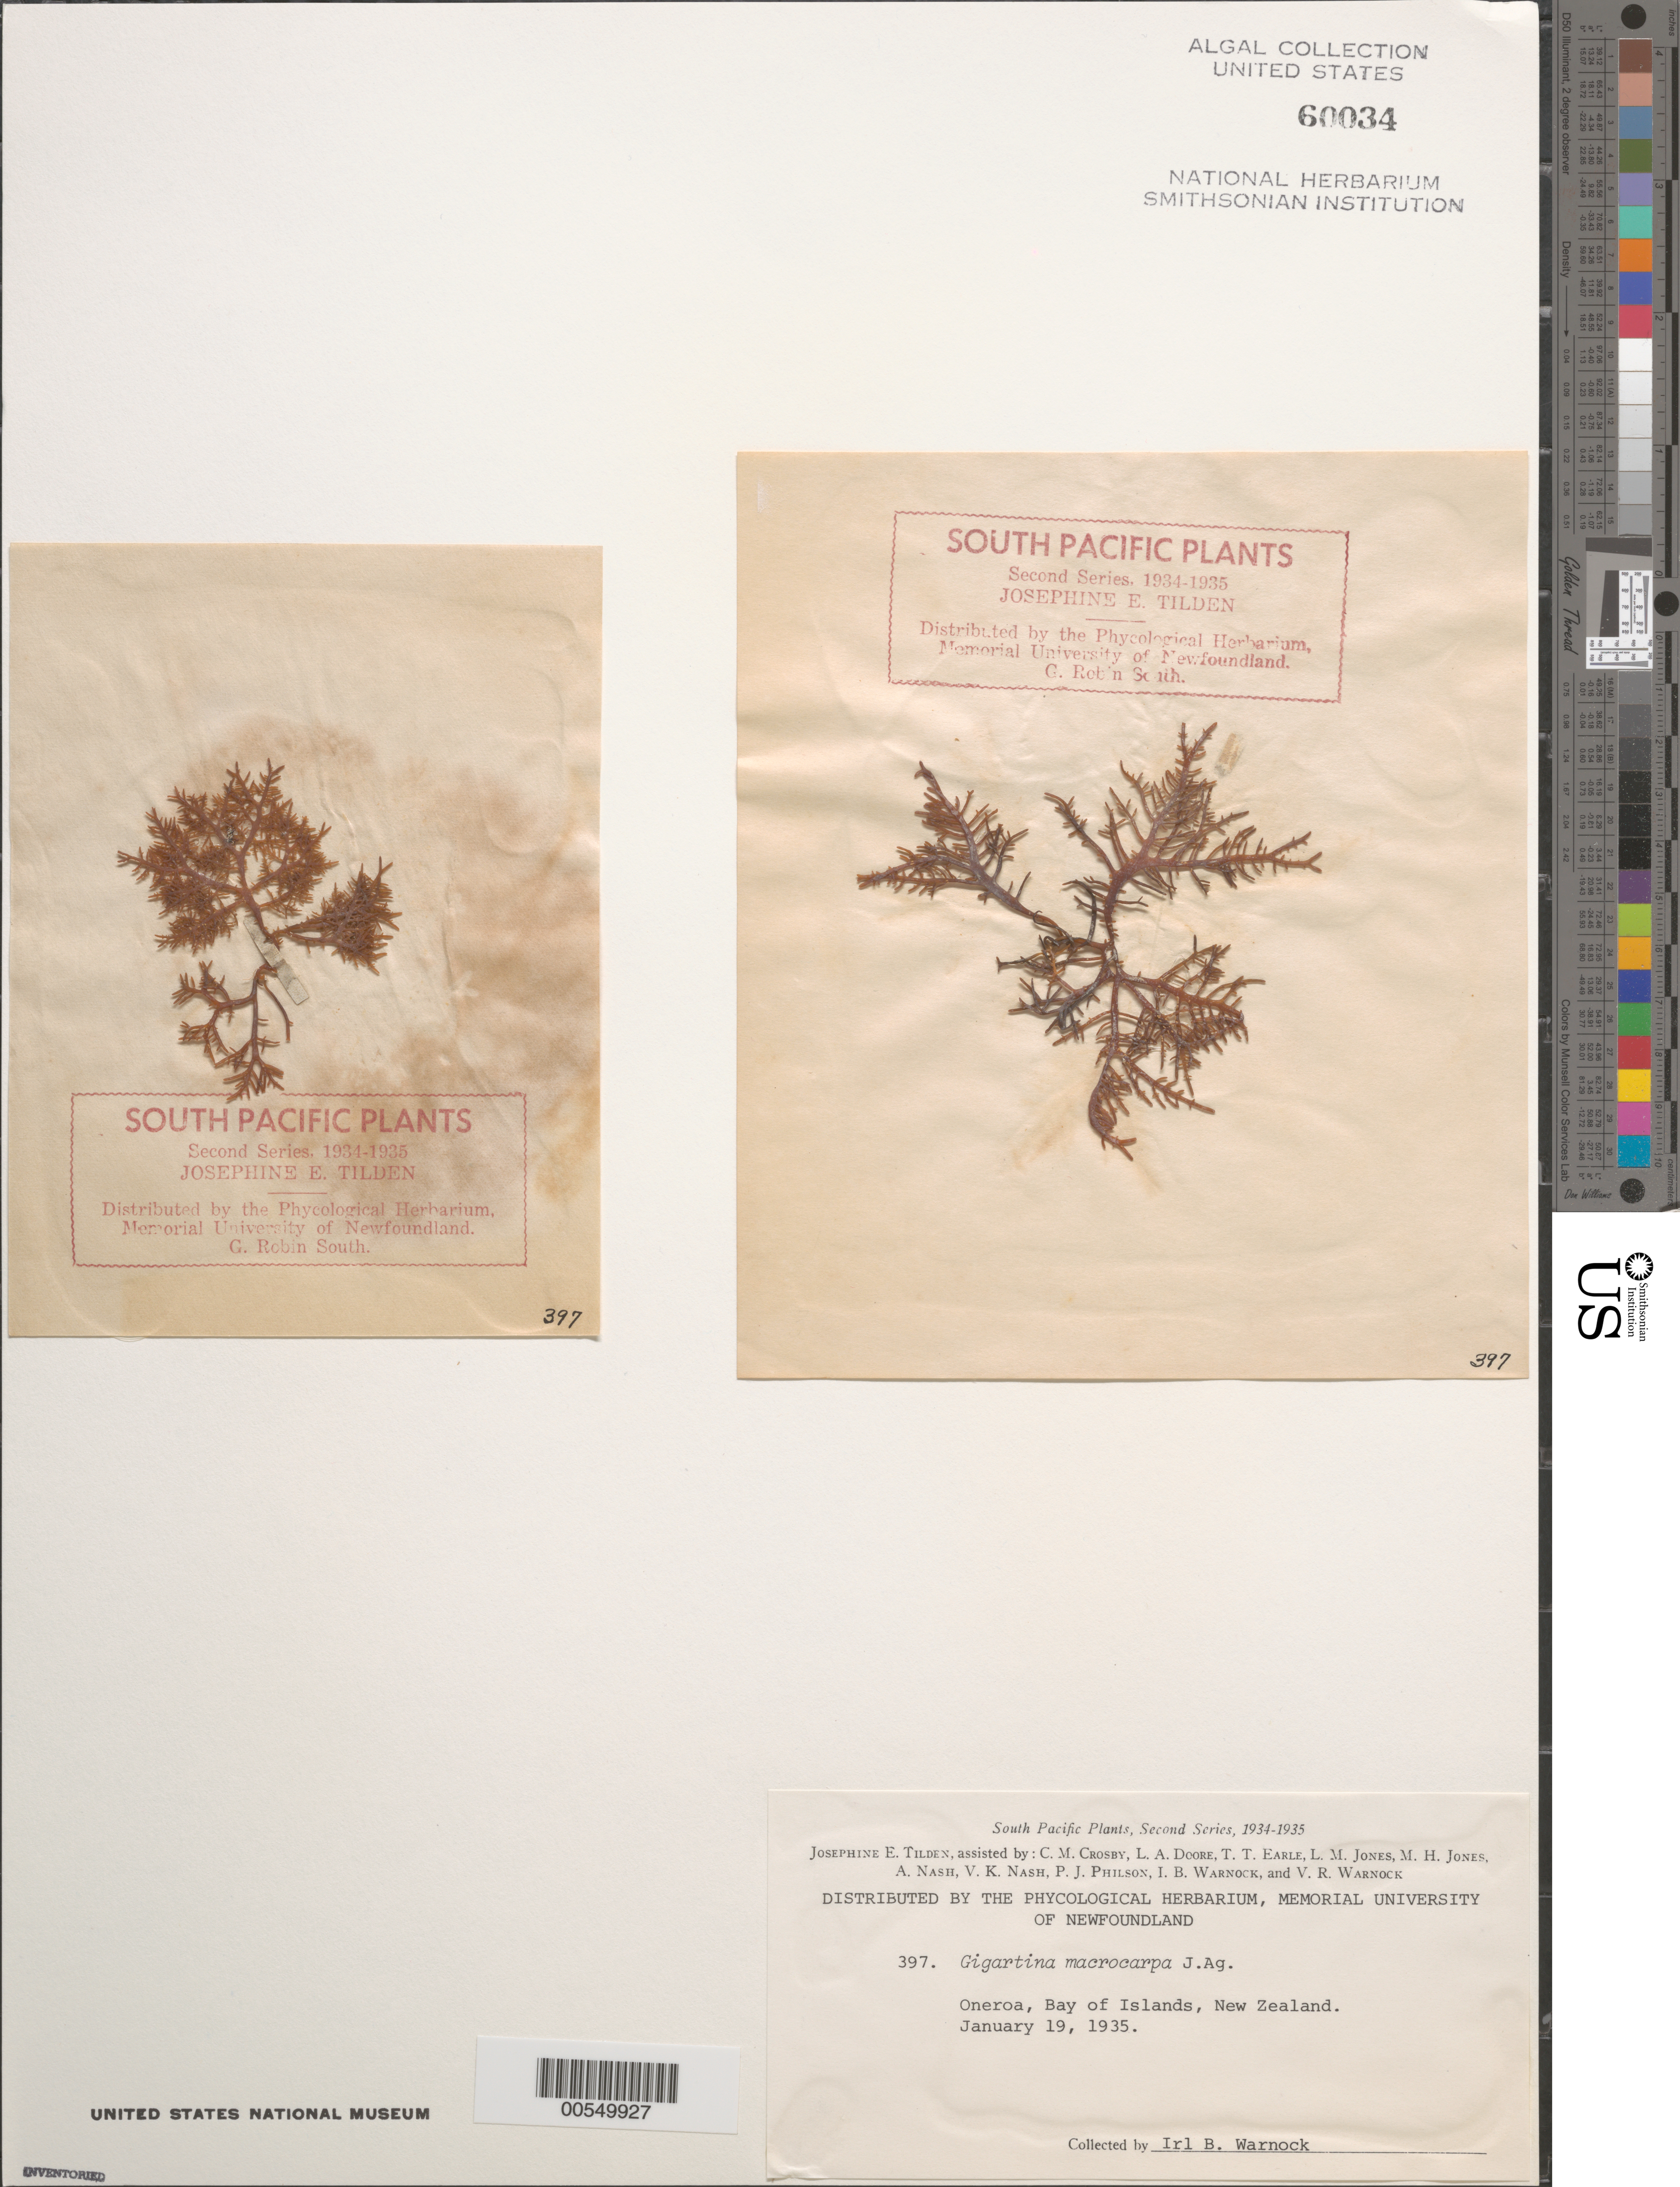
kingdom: Plantae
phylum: Rhodophyta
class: Florideophyceae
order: Gigartinales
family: Gigartinaceae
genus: Gigartina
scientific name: Gigartina macrocarpa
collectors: I. Warnock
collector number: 397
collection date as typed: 19 Jan 1935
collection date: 1935-01-19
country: New Zealand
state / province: Northland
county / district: Far North District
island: North Island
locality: Bay of Islands, Oneroa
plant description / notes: Tilden, South Pacific Plants, Second Series, 1934-1935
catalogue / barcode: US 60034